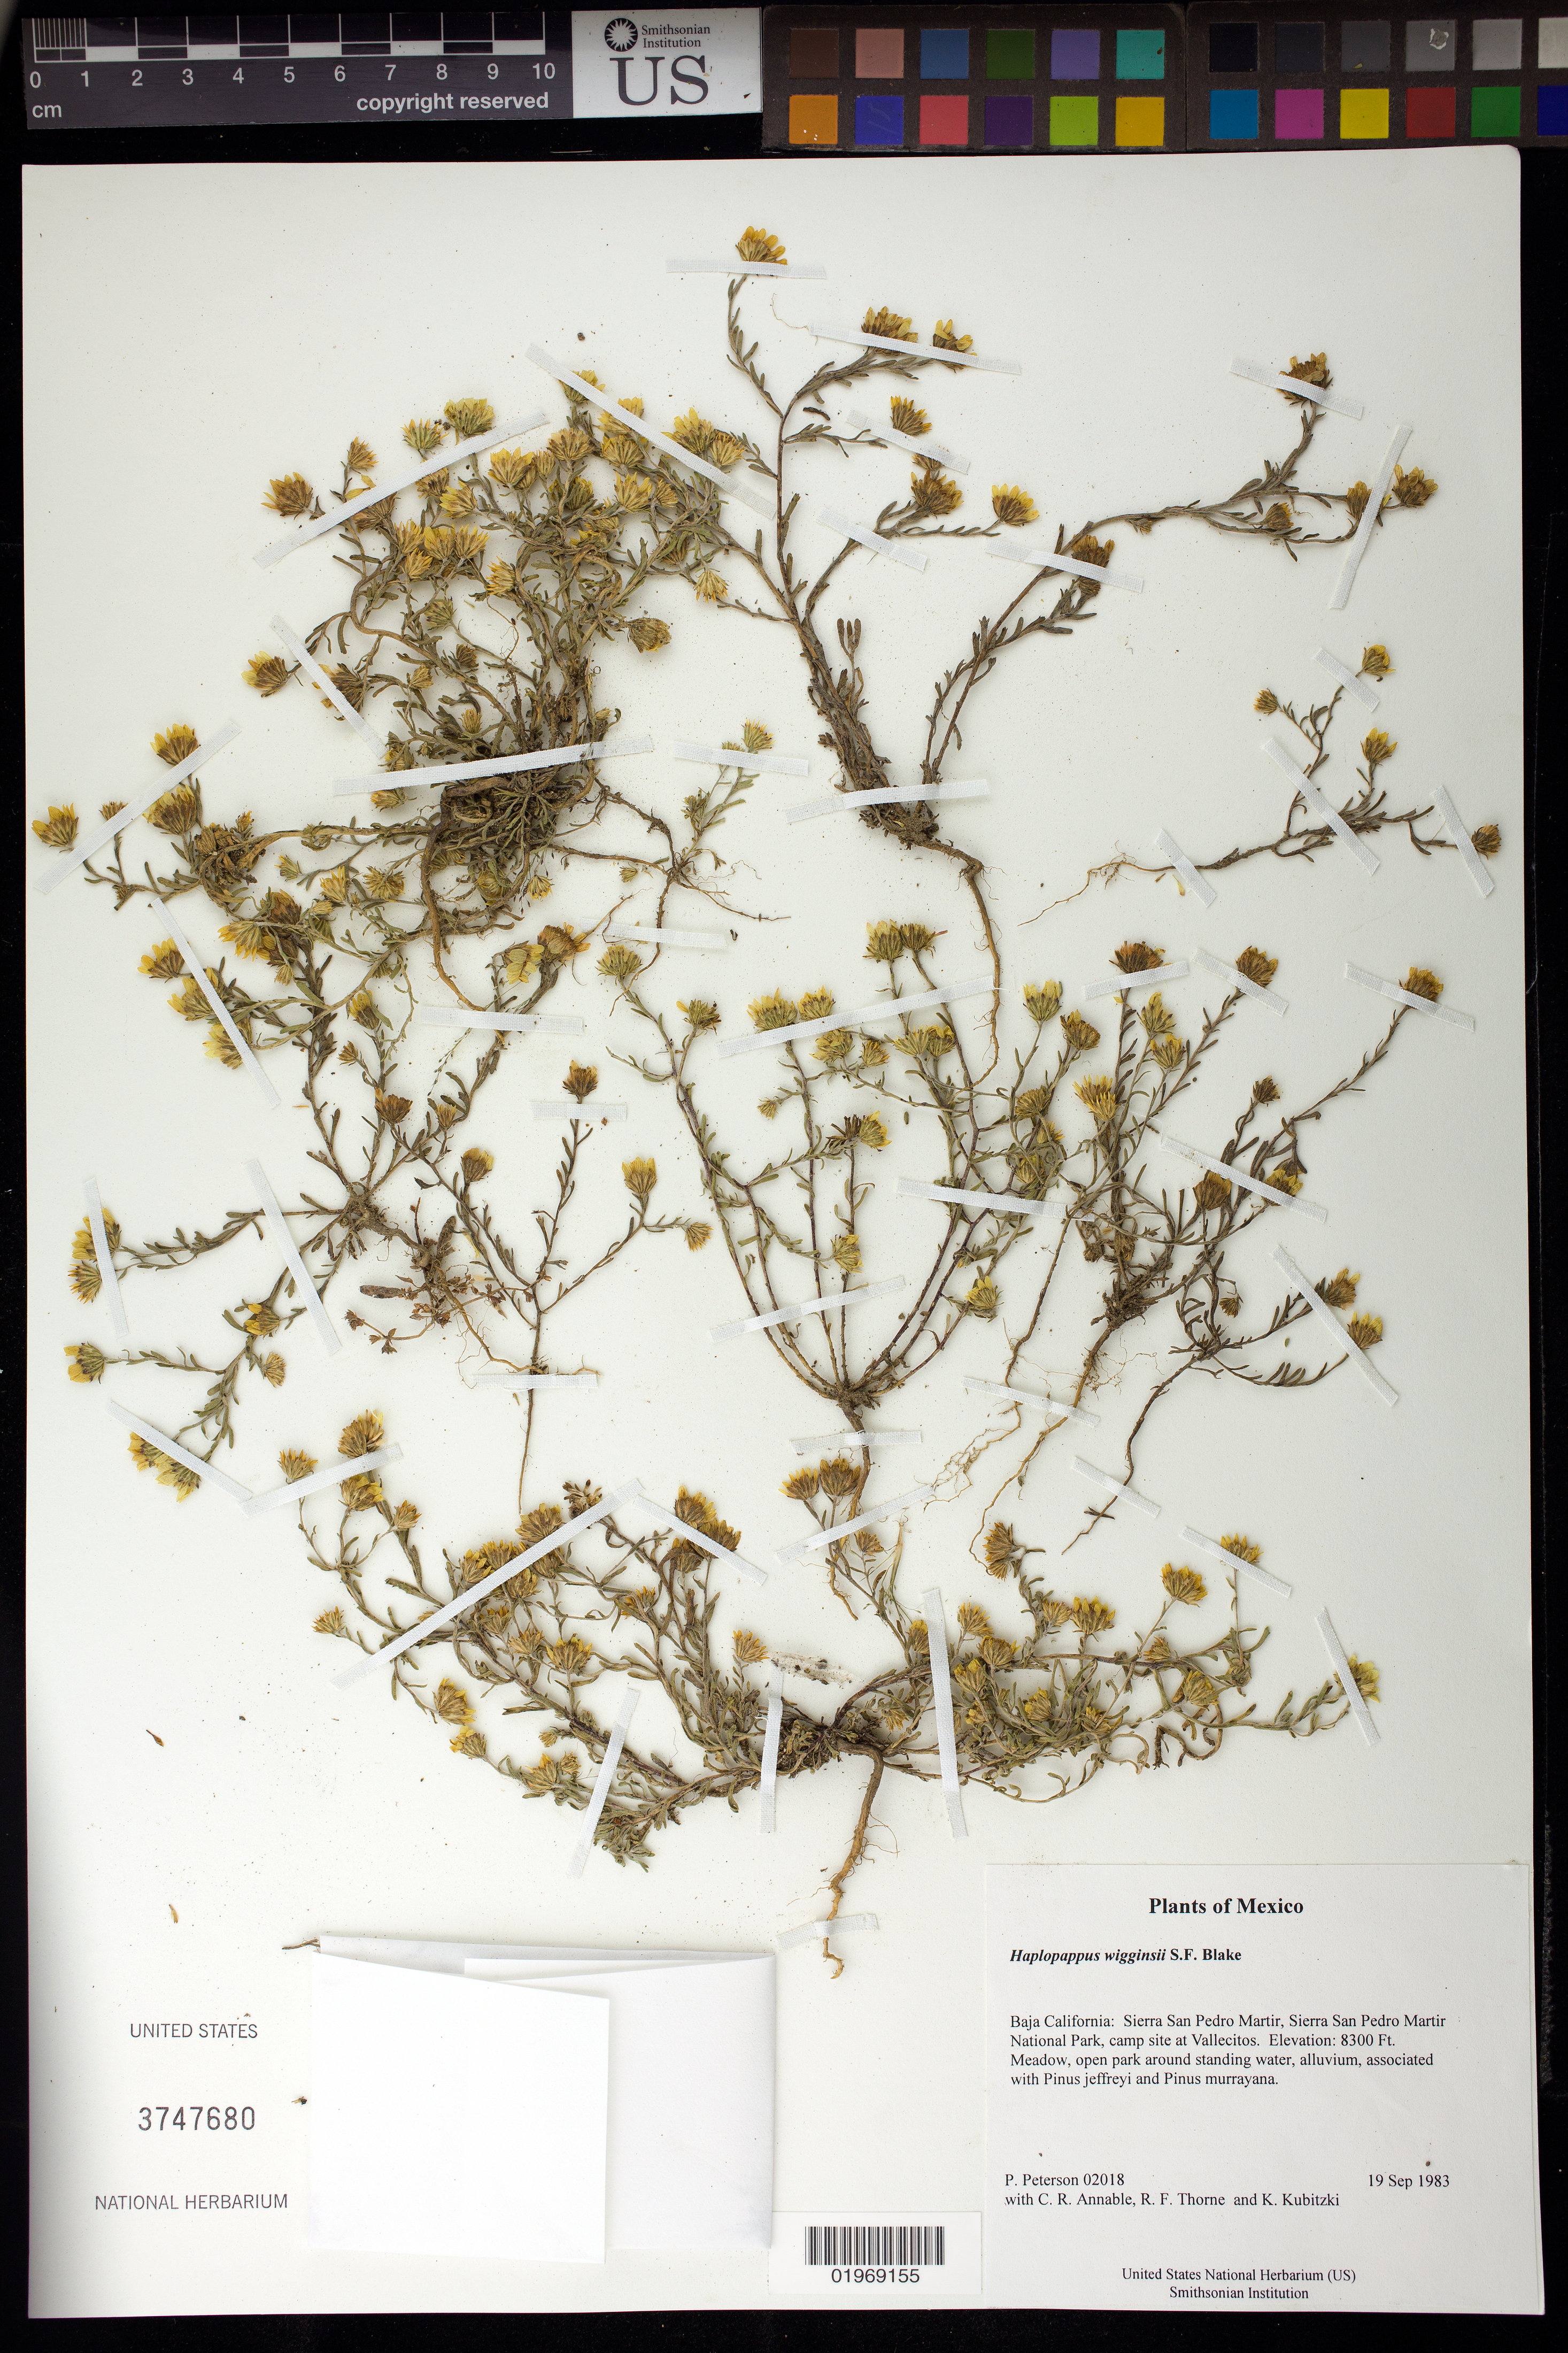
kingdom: Plantae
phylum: Tracheophyta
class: Magnoliopsida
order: Asterales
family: Asteraceae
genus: Haplopappus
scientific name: Haplopappus wigginsii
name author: S.F. Blake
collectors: P. M. Peterson, C. R. Annable, R. F. Thorne & K. Kubitzki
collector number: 02018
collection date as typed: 19 Sep 1983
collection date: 1983-09-19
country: Mexico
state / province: Baja California Norte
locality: Sierra San Pedro Martir, Sierra San Pedro Martir National Park, camp site at Vallecitos.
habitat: Meadow, open park around standing water, alluvium, associated with Pinus jeffreyi and Pinus murrayana.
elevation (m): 2530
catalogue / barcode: US 3747680